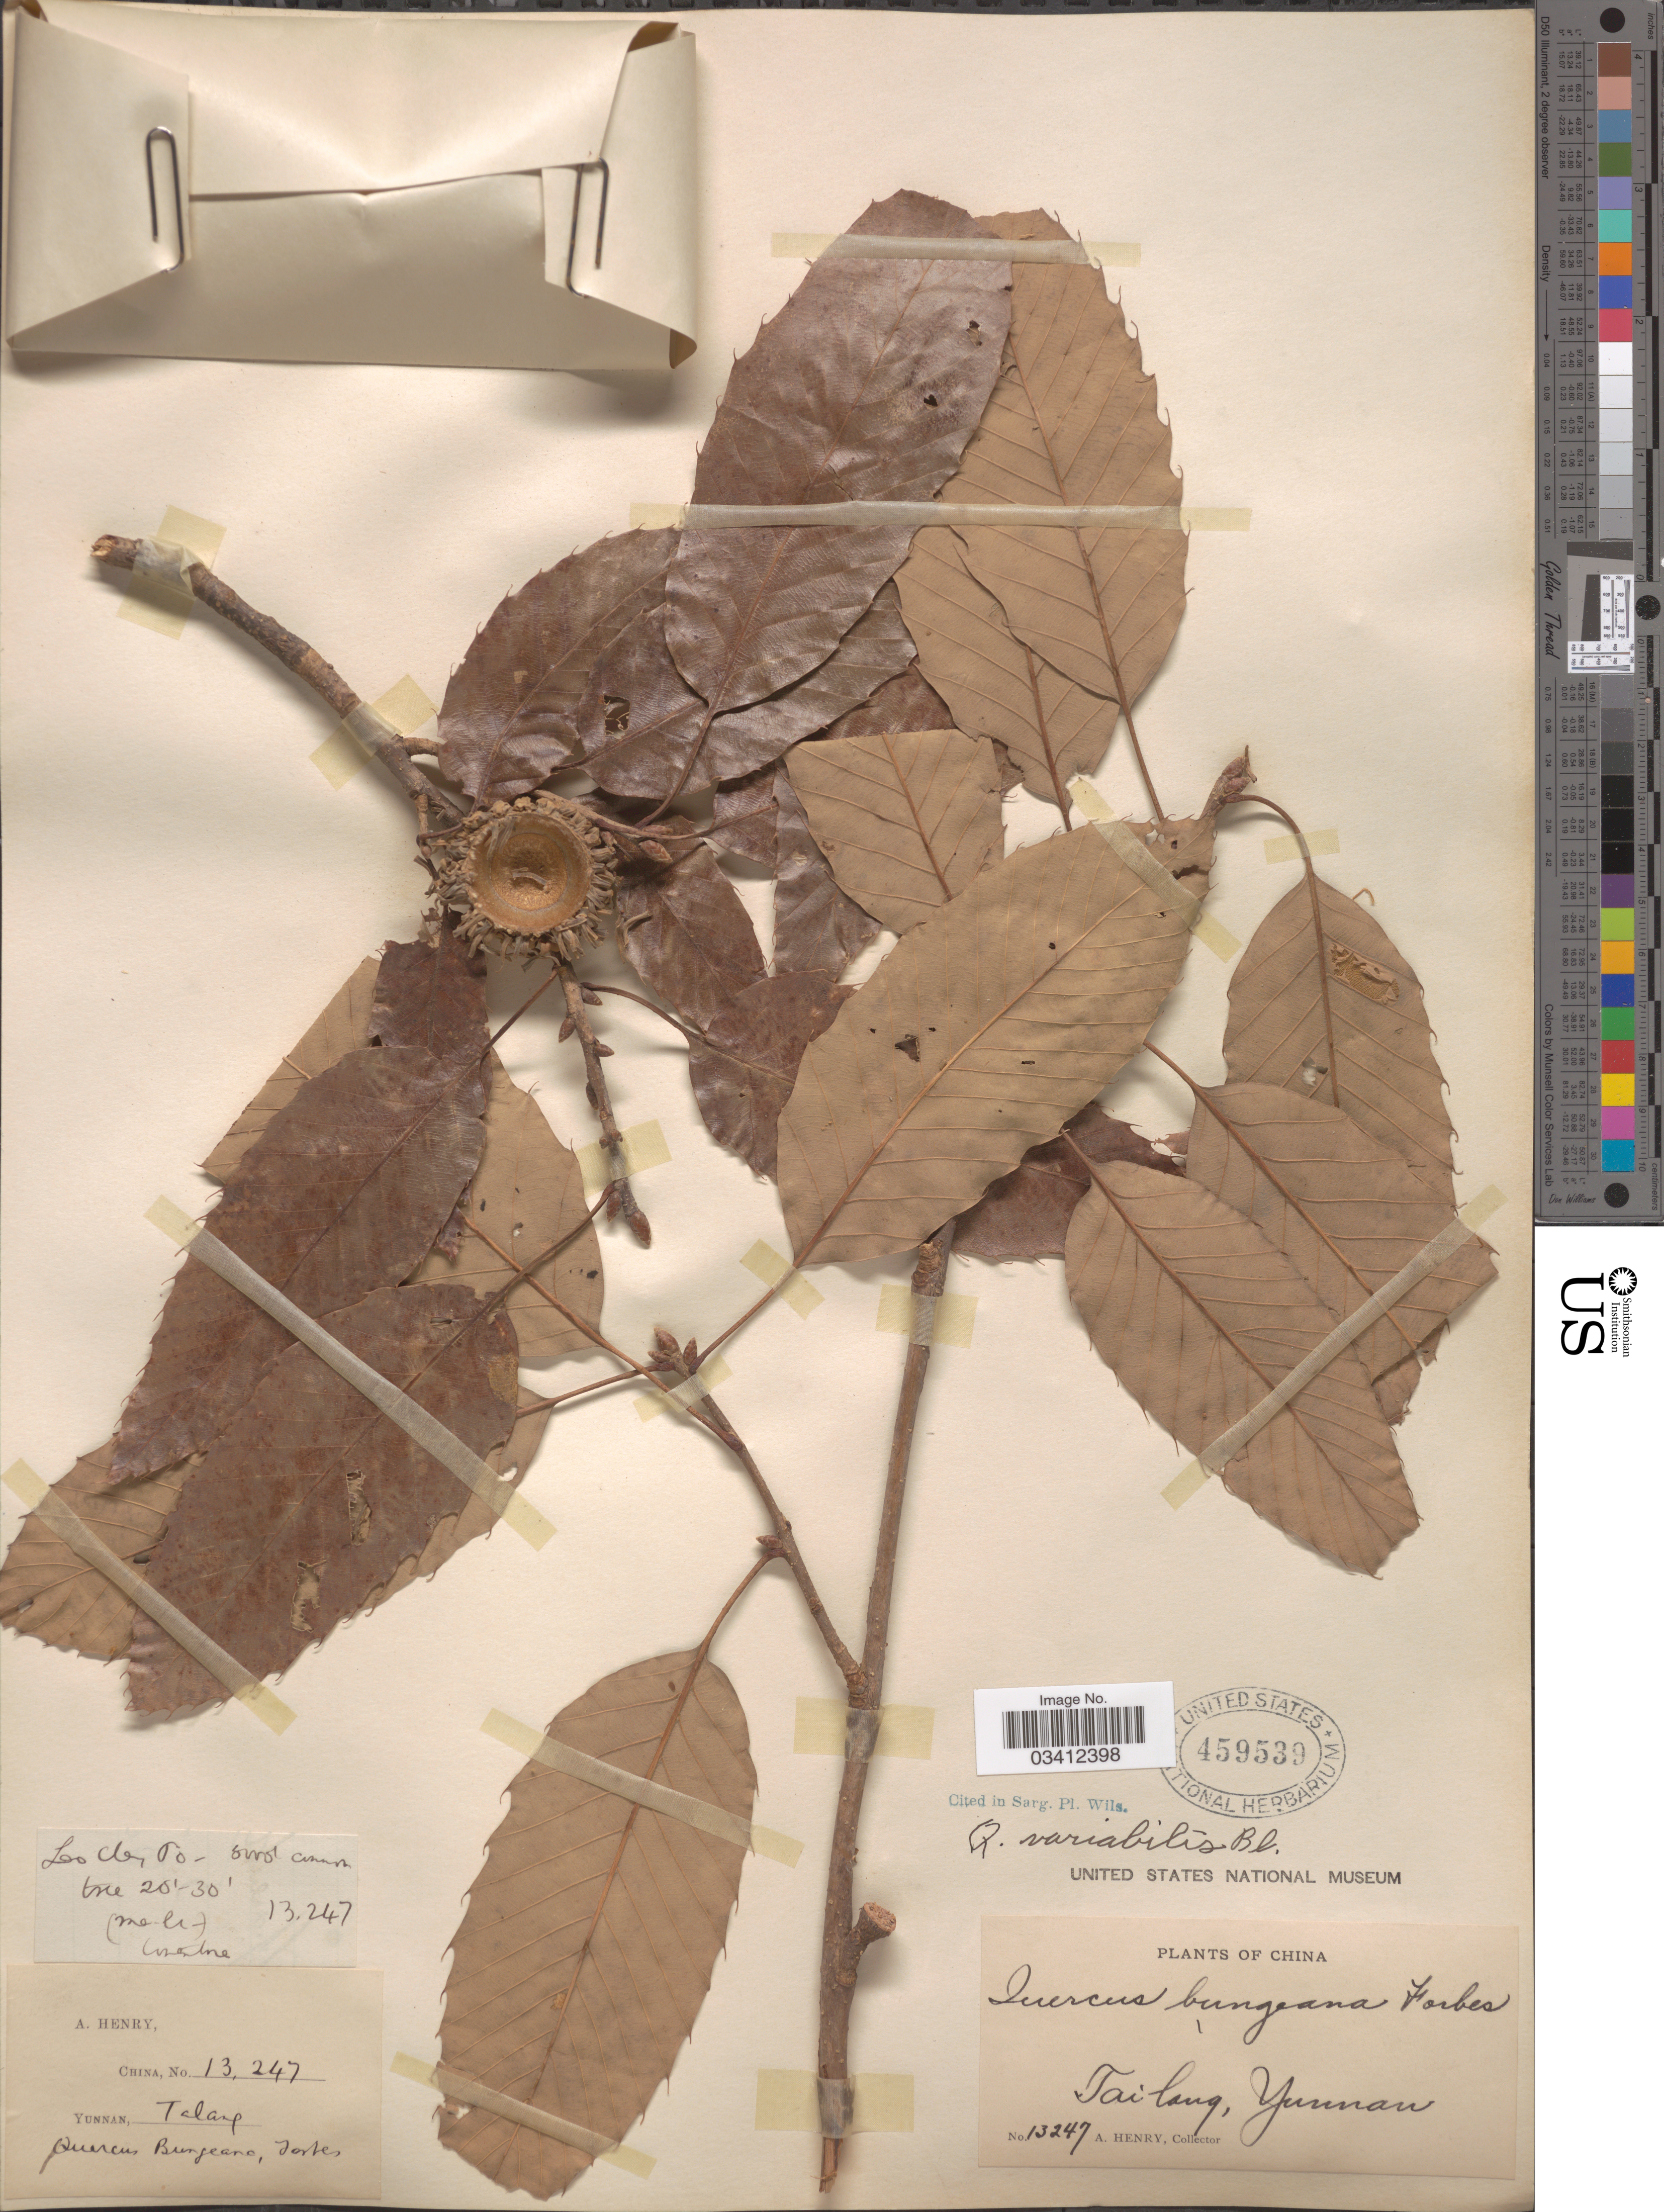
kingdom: Plantae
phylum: Tracheophyta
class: Magnoliopsida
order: Fagales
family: Fagaceae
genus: Quercus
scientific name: Quercus variabilis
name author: Blume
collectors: A. Henry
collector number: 13247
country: China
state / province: Yunnan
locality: Tailang. Lao Cleng Po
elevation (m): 2438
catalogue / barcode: US 459539